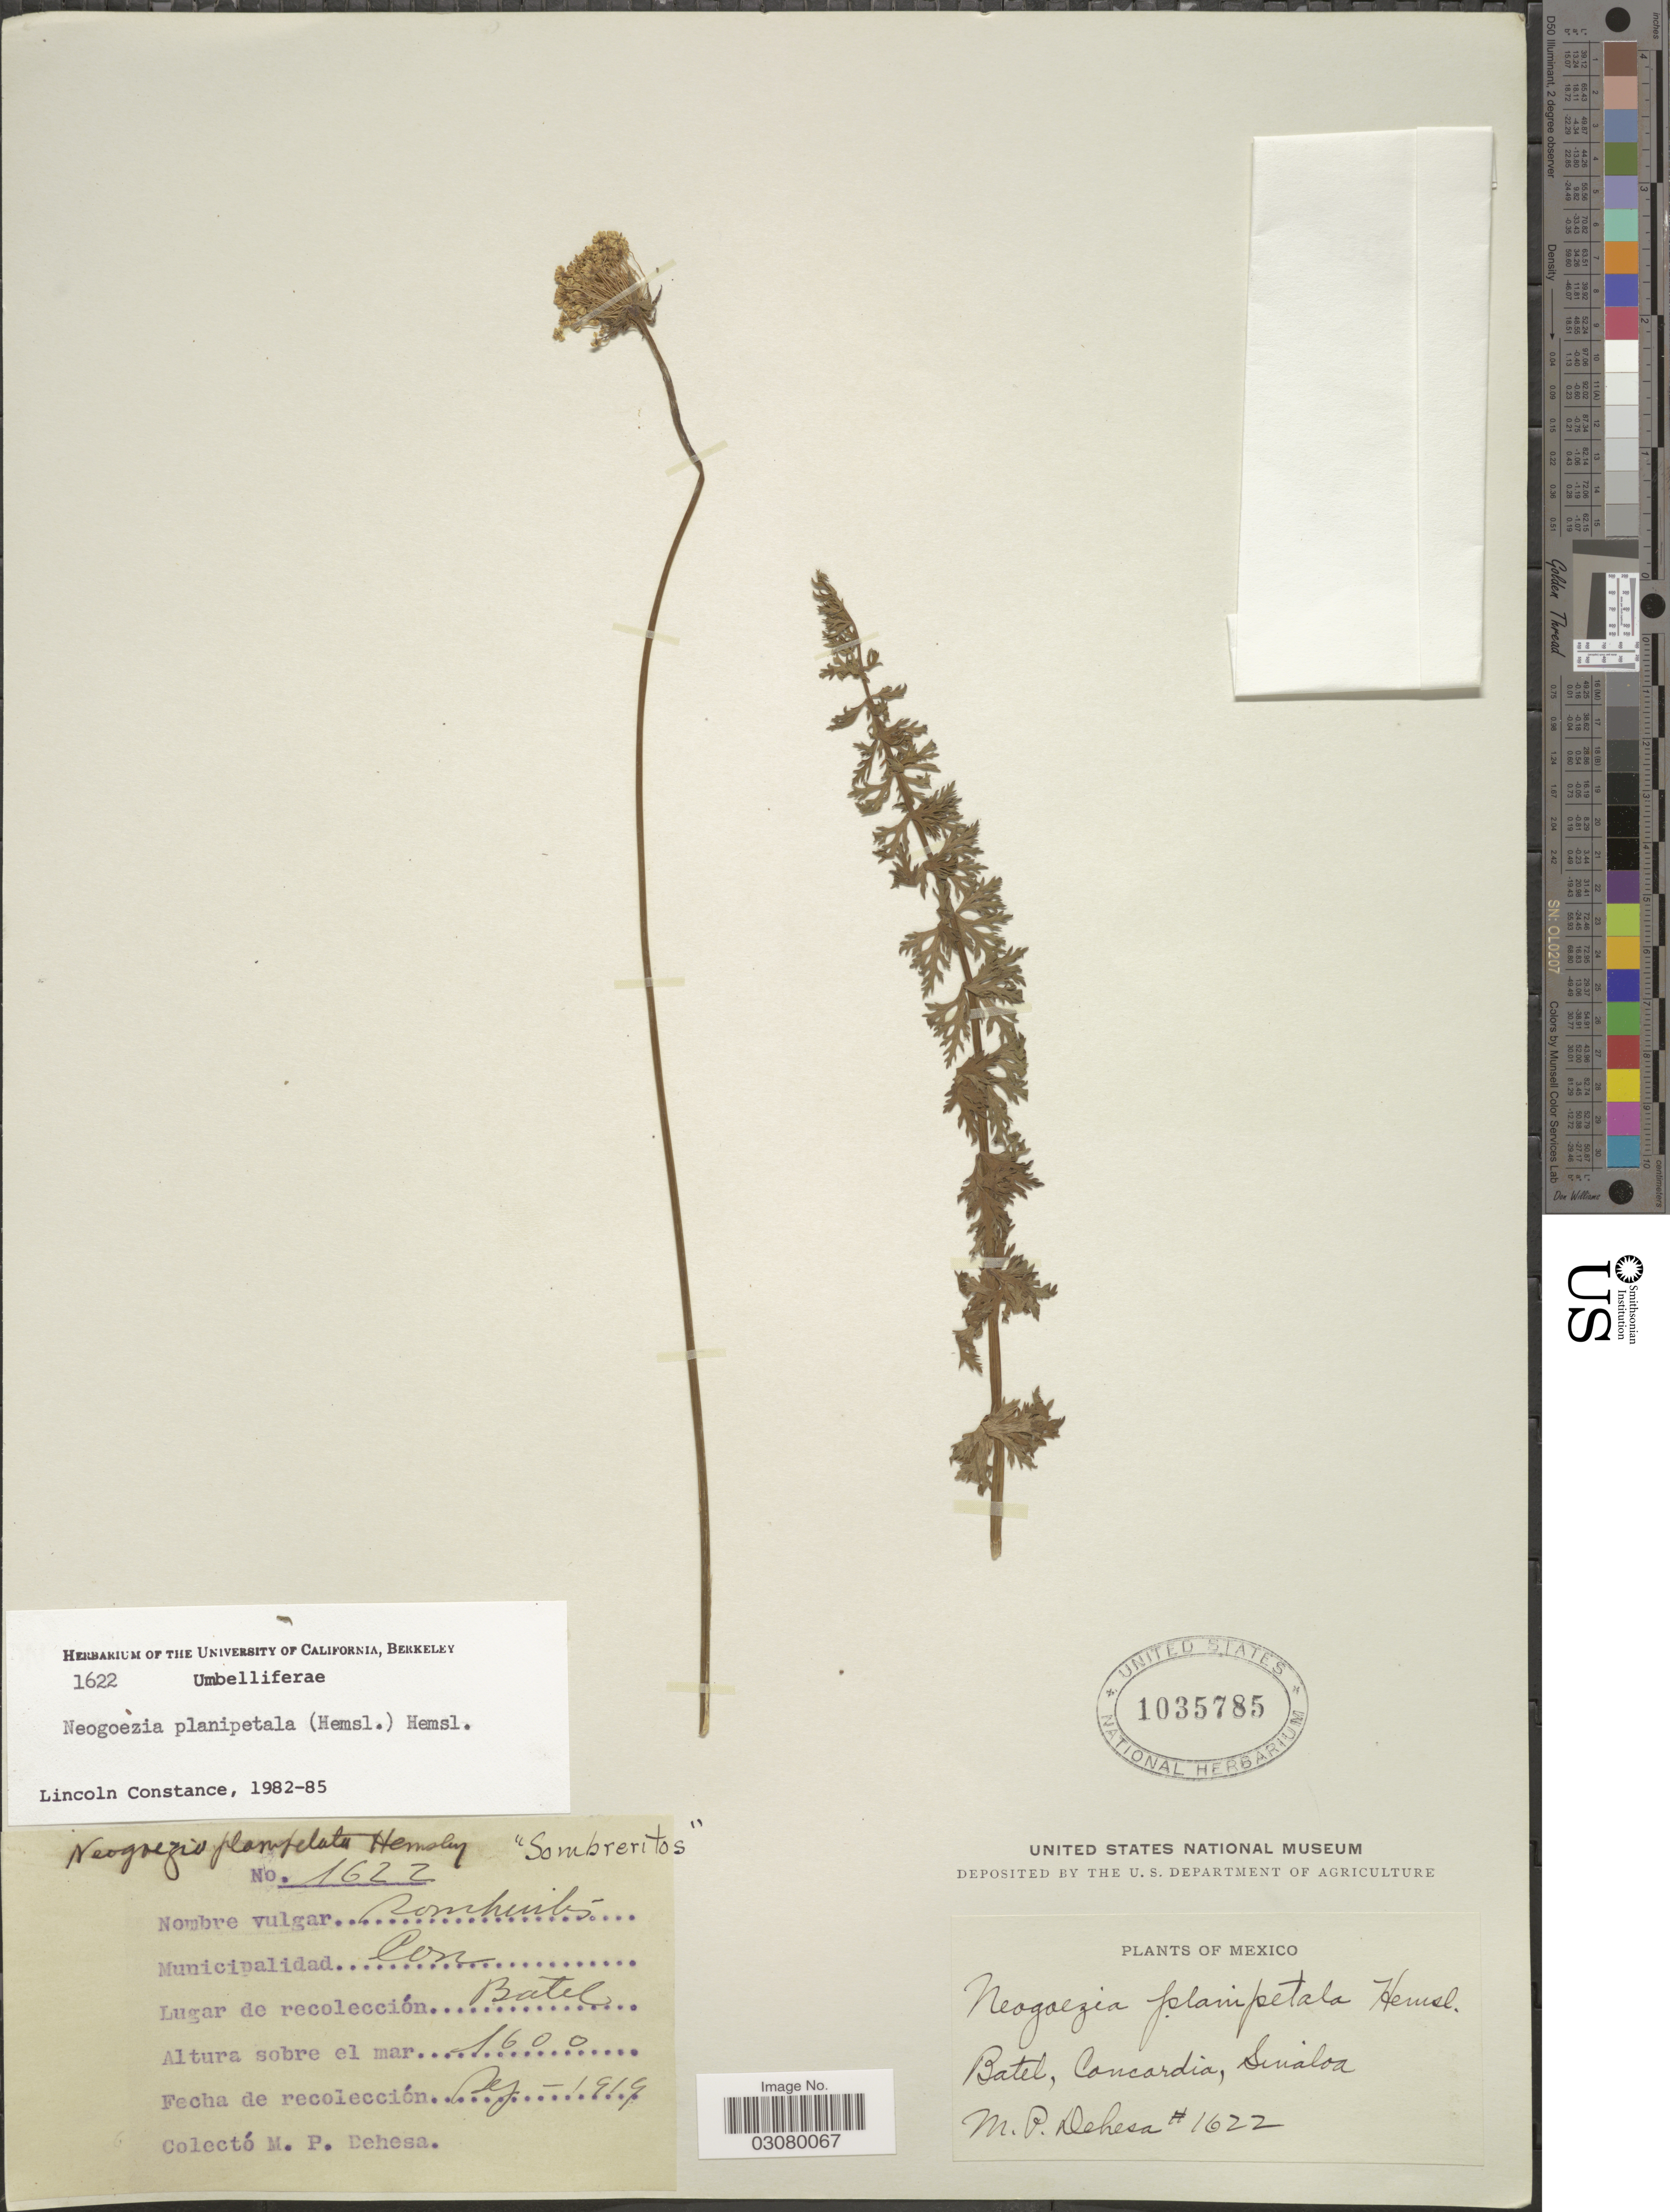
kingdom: Plantae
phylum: Tracheophyta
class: Magnoliopsida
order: Apiales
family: Apiaceae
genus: Neogoezia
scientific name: Neogoezia planipetala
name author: (Hemsl.) Hemsl.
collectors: M. Dehesa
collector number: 1622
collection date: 1919-12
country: Mexico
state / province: Sinaloa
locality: Batel, Concordia.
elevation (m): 1600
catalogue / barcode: US 1035785